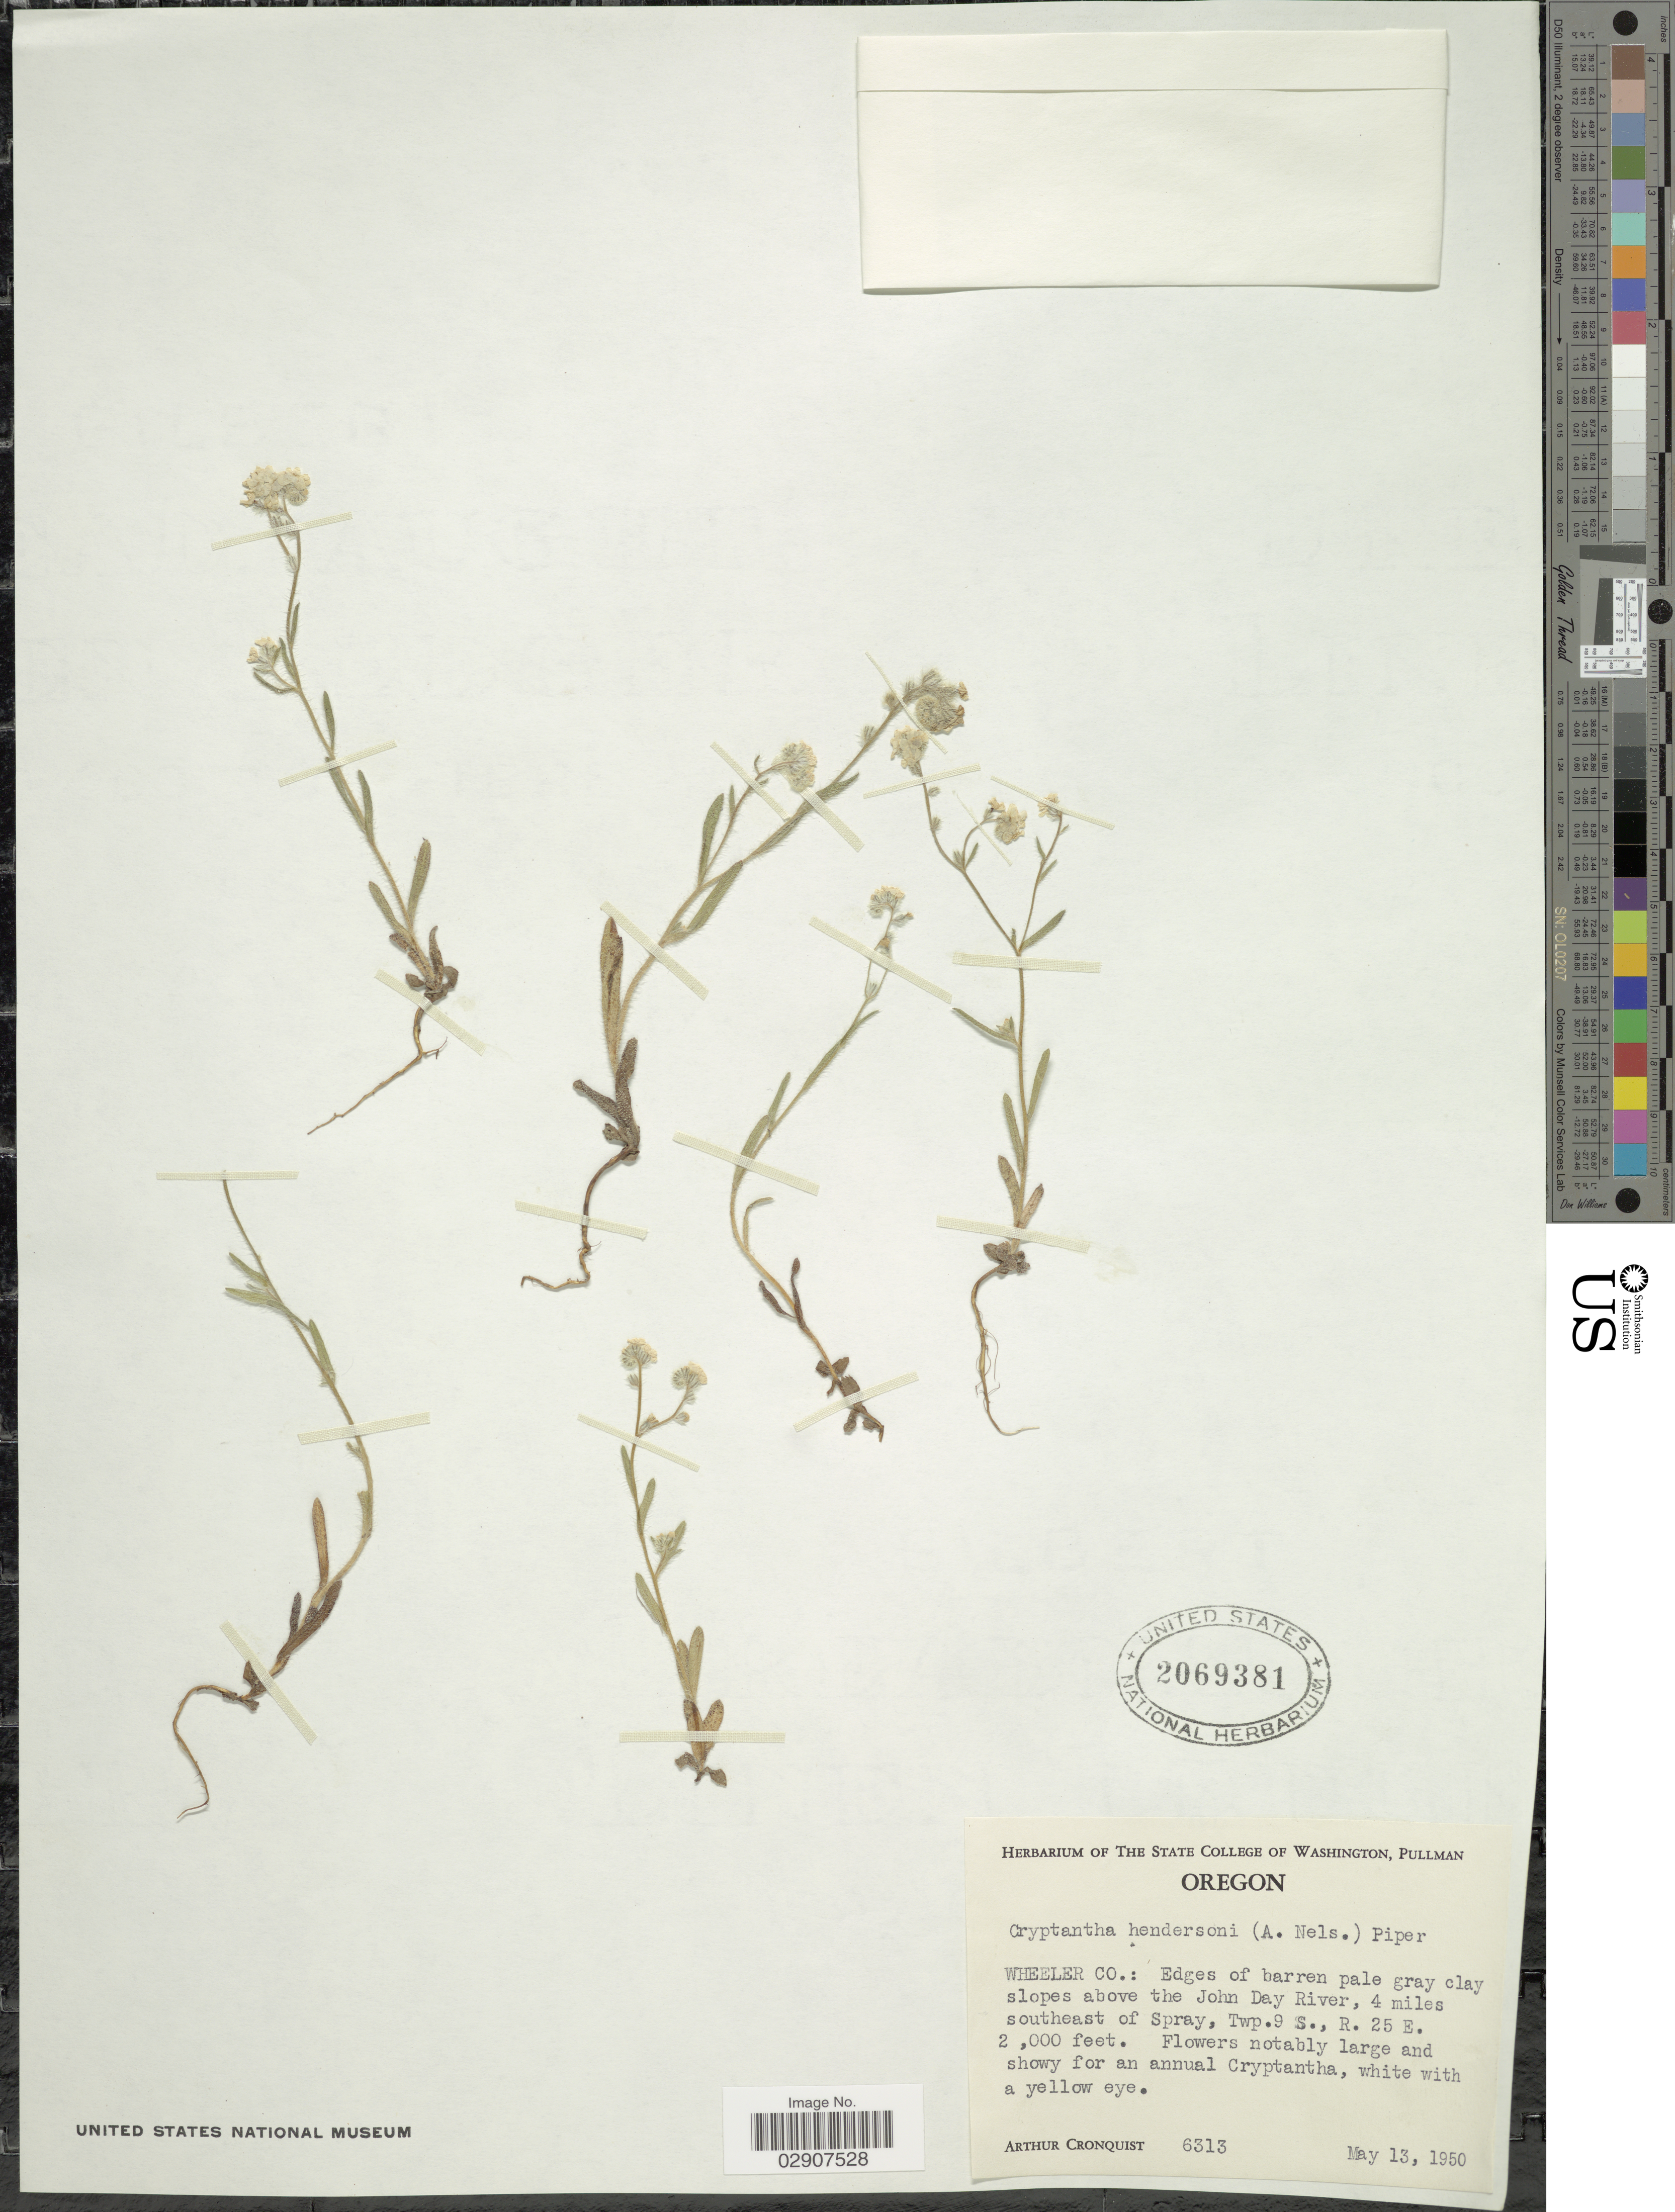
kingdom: Plantae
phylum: Tracheophyta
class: Magnoliopsida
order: Boraginales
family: Boraginaceae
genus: Cryptantha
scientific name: Cryptantha hendersonii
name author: (A. Nelson) A. Nelson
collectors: A. J. Cronquist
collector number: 6313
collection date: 1950-05-13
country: United States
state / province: Oregon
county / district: Wheeler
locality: Wheeler Co.: Edges of barren pale gray clay slopes above the John Day River, 4 miles southeast of Spray, Twp. 9 S., R. 25 E.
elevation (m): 610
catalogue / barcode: US 2069381